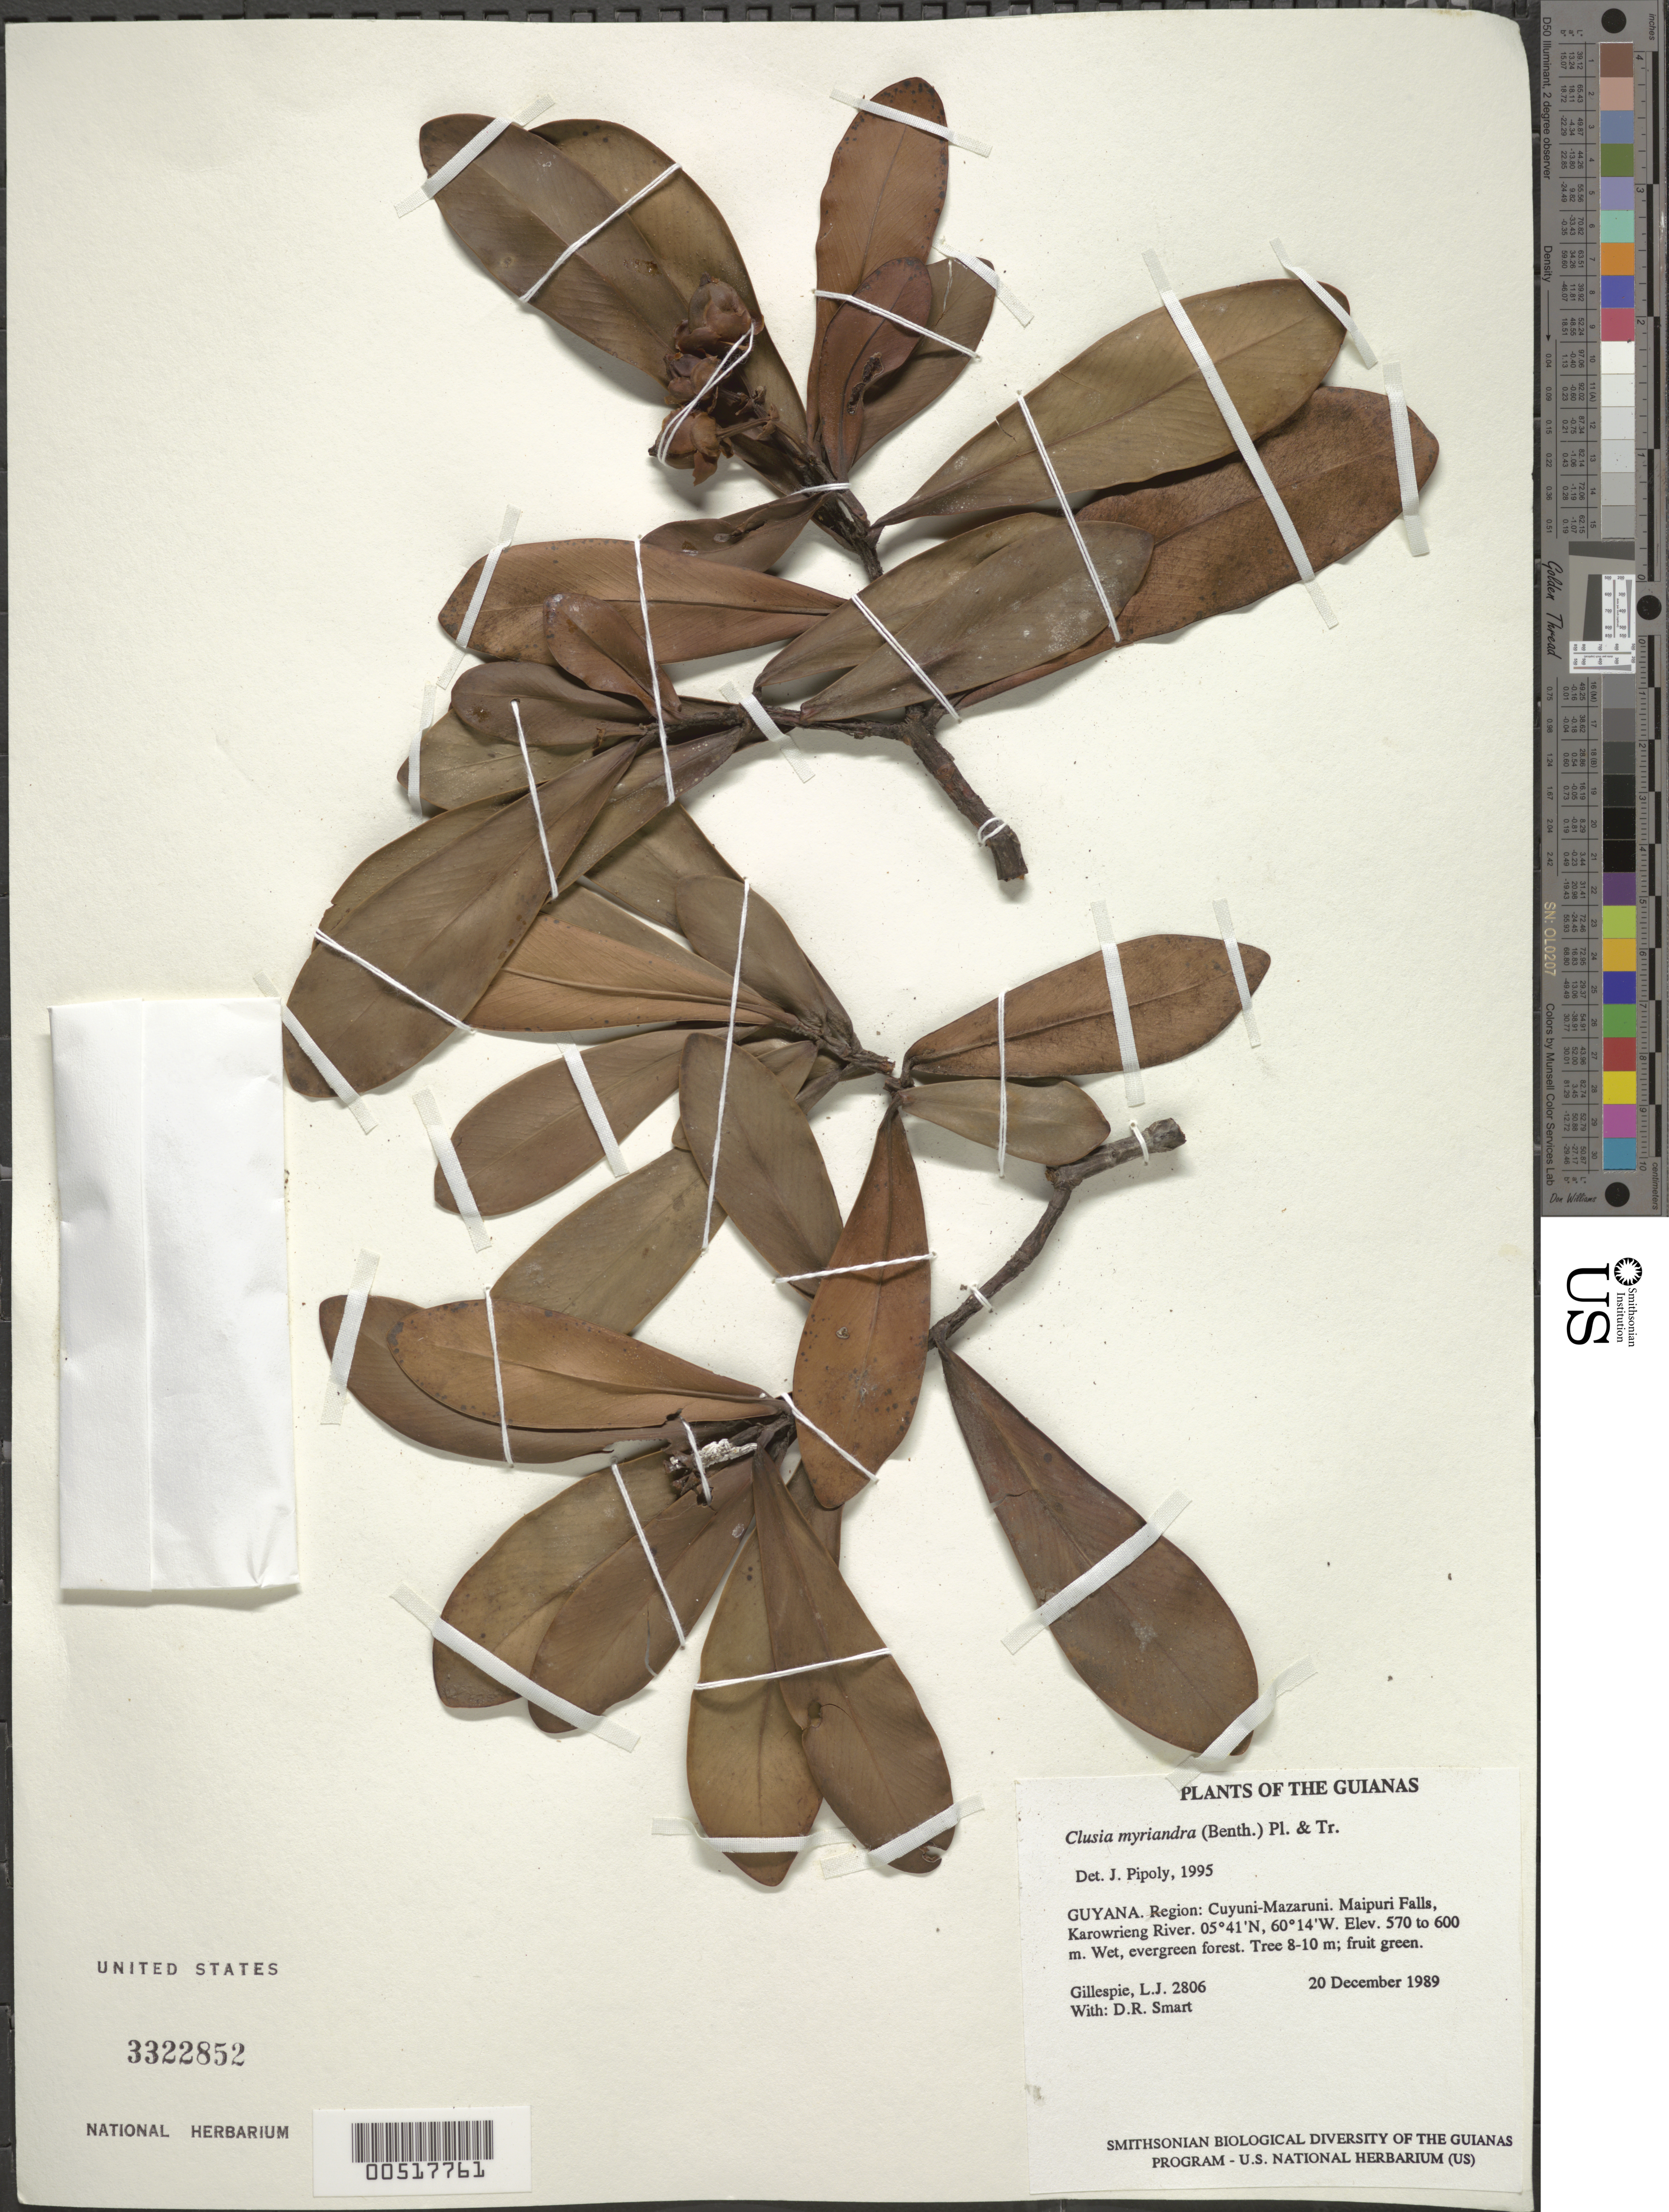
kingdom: Plantae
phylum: Tracheophyta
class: Magnoliopsida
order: Malpighiales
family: Clusiaceae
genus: Clusia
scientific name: Clusia myriandra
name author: (Benth.) Planch. & Triana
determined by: Pipoly, J. J., III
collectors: L. J. Gillespie & D. R. Smart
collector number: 2806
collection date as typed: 20 December 1989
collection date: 1989-12-20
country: Guyana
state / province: Cuyuni-Mazaruni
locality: Maipuri Falls, Karowrieng River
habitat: Wet, evergreen forest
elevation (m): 570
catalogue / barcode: US 3322852